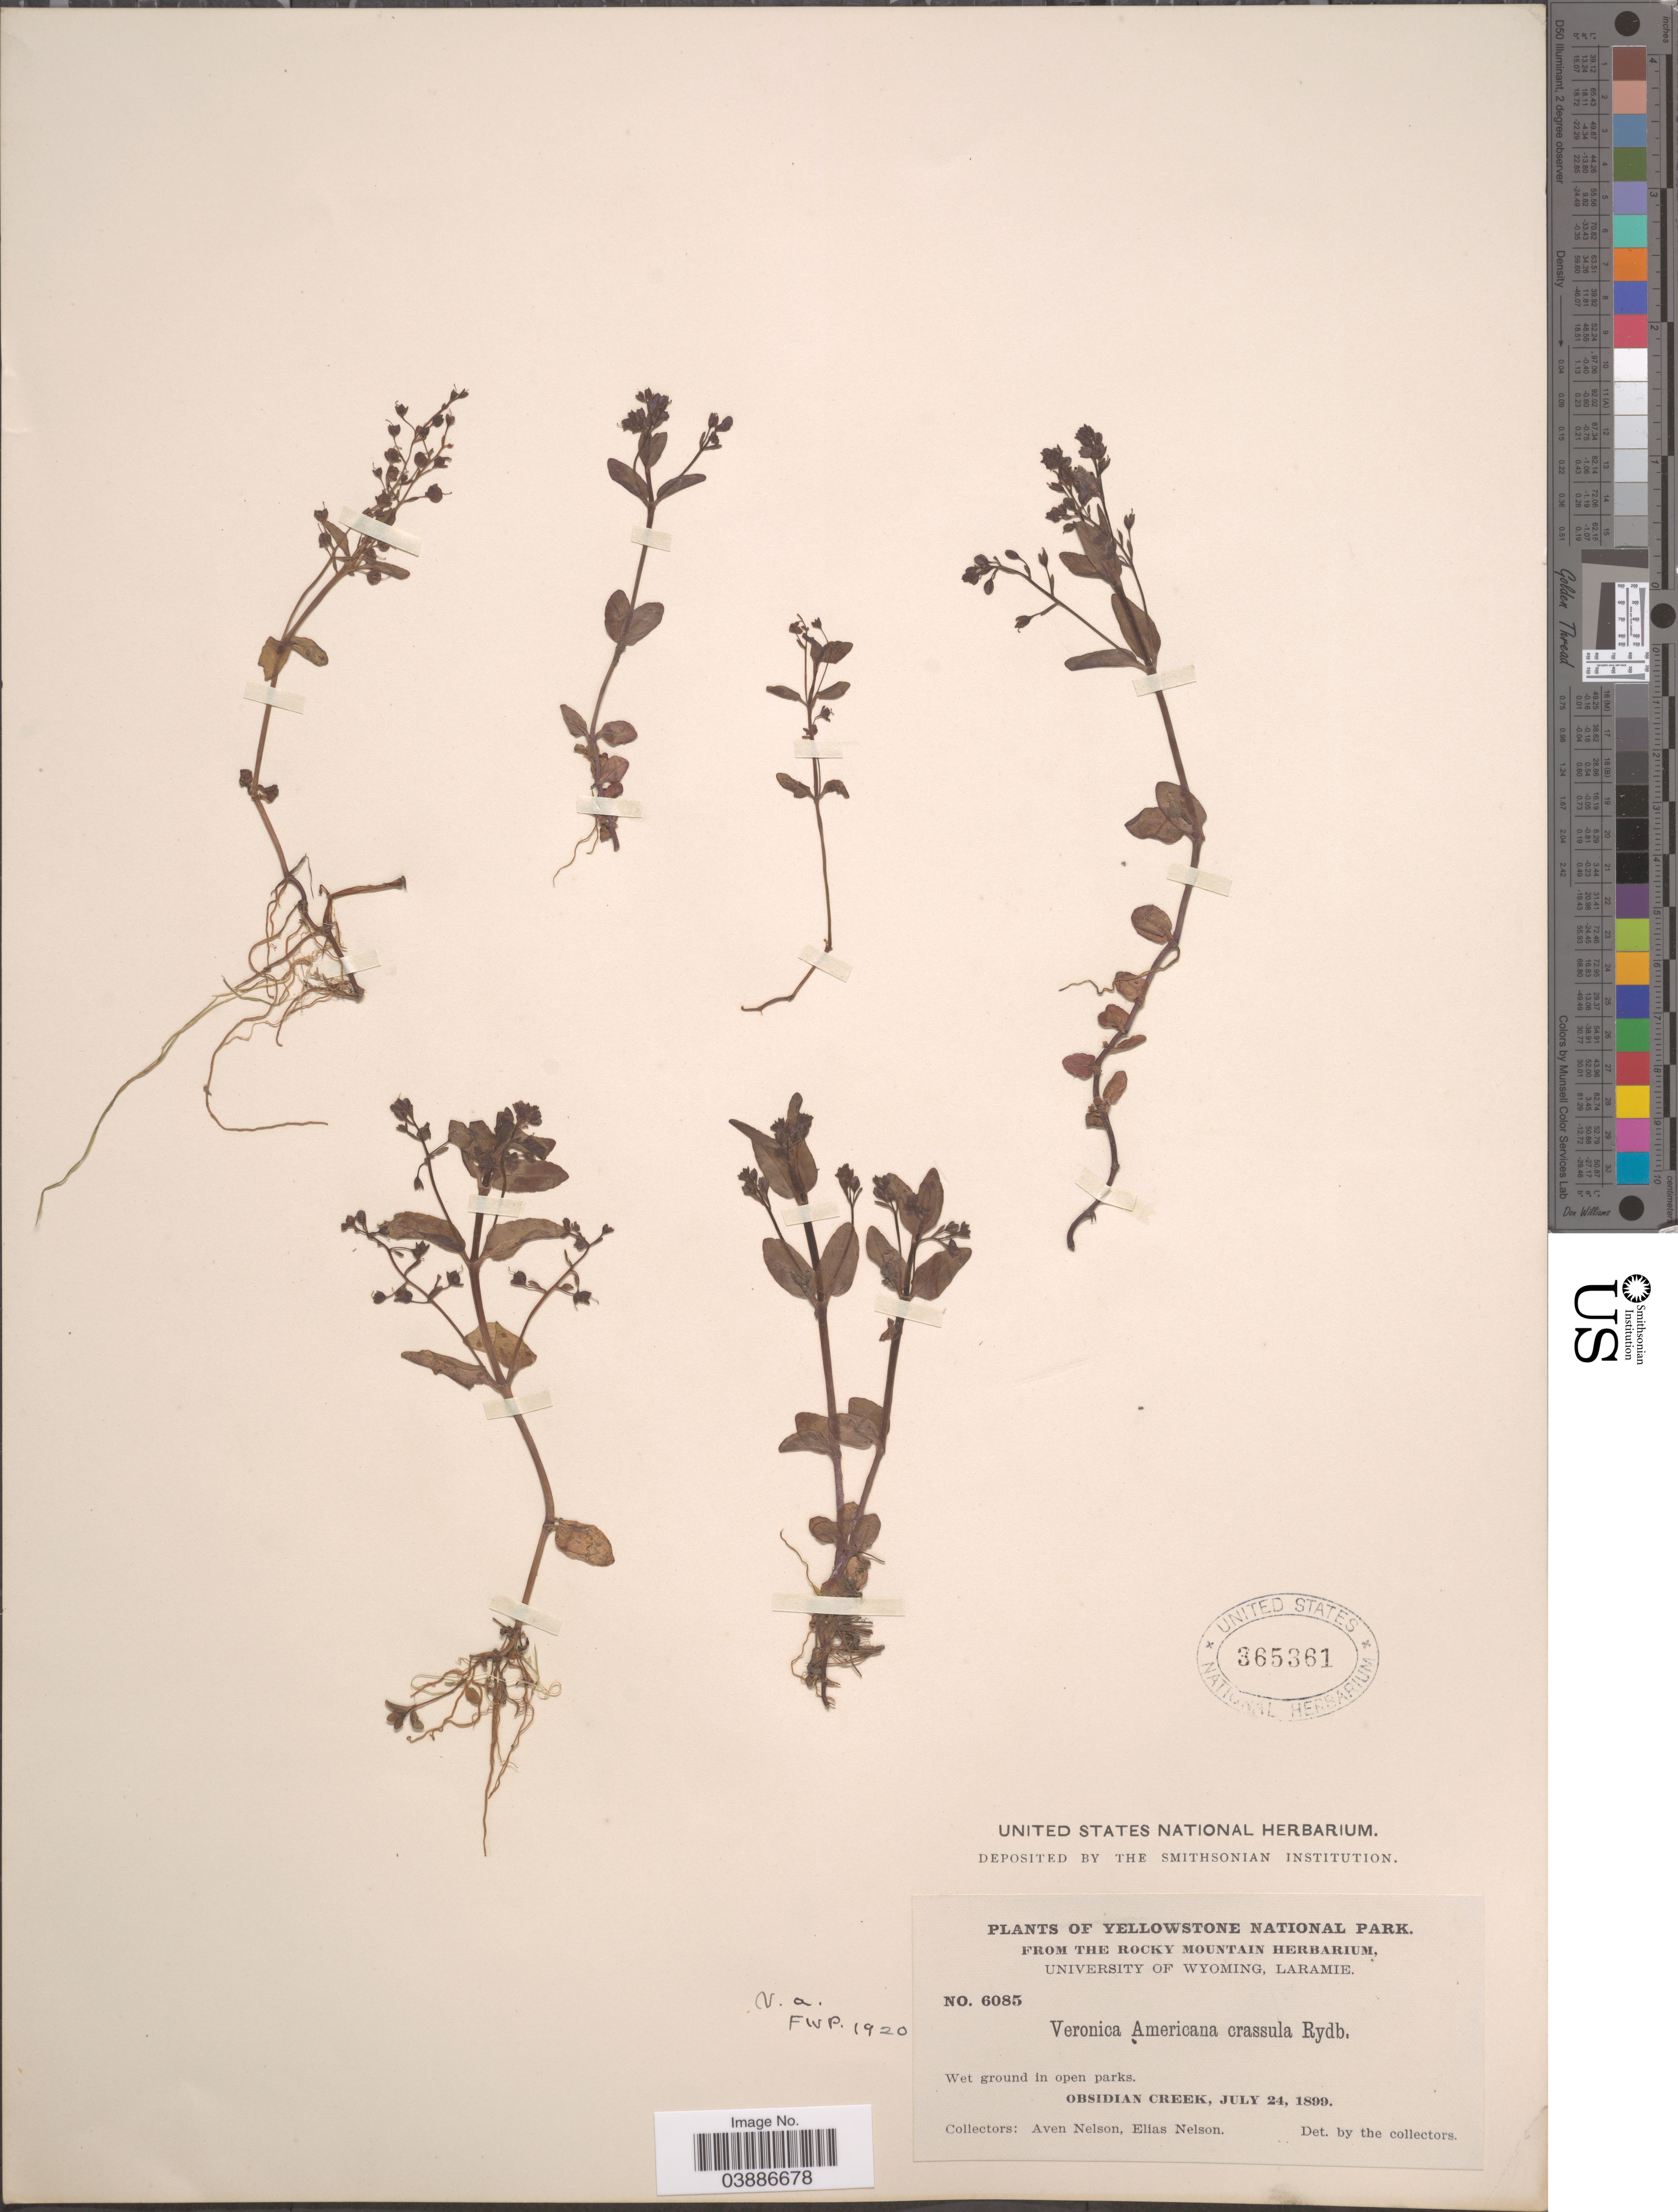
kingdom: Plantae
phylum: Tracheophyta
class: Magnoliopsida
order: Lamiales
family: Plantaginaceae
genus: Veronica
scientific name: Veronica americana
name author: Schwein. ex Benth.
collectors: A. Nelson & E. Nelson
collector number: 6085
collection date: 1899-07-24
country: United States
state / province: Wyoming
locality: Yellowstone National Park. Obsidian Creek.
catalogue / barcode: US 365361